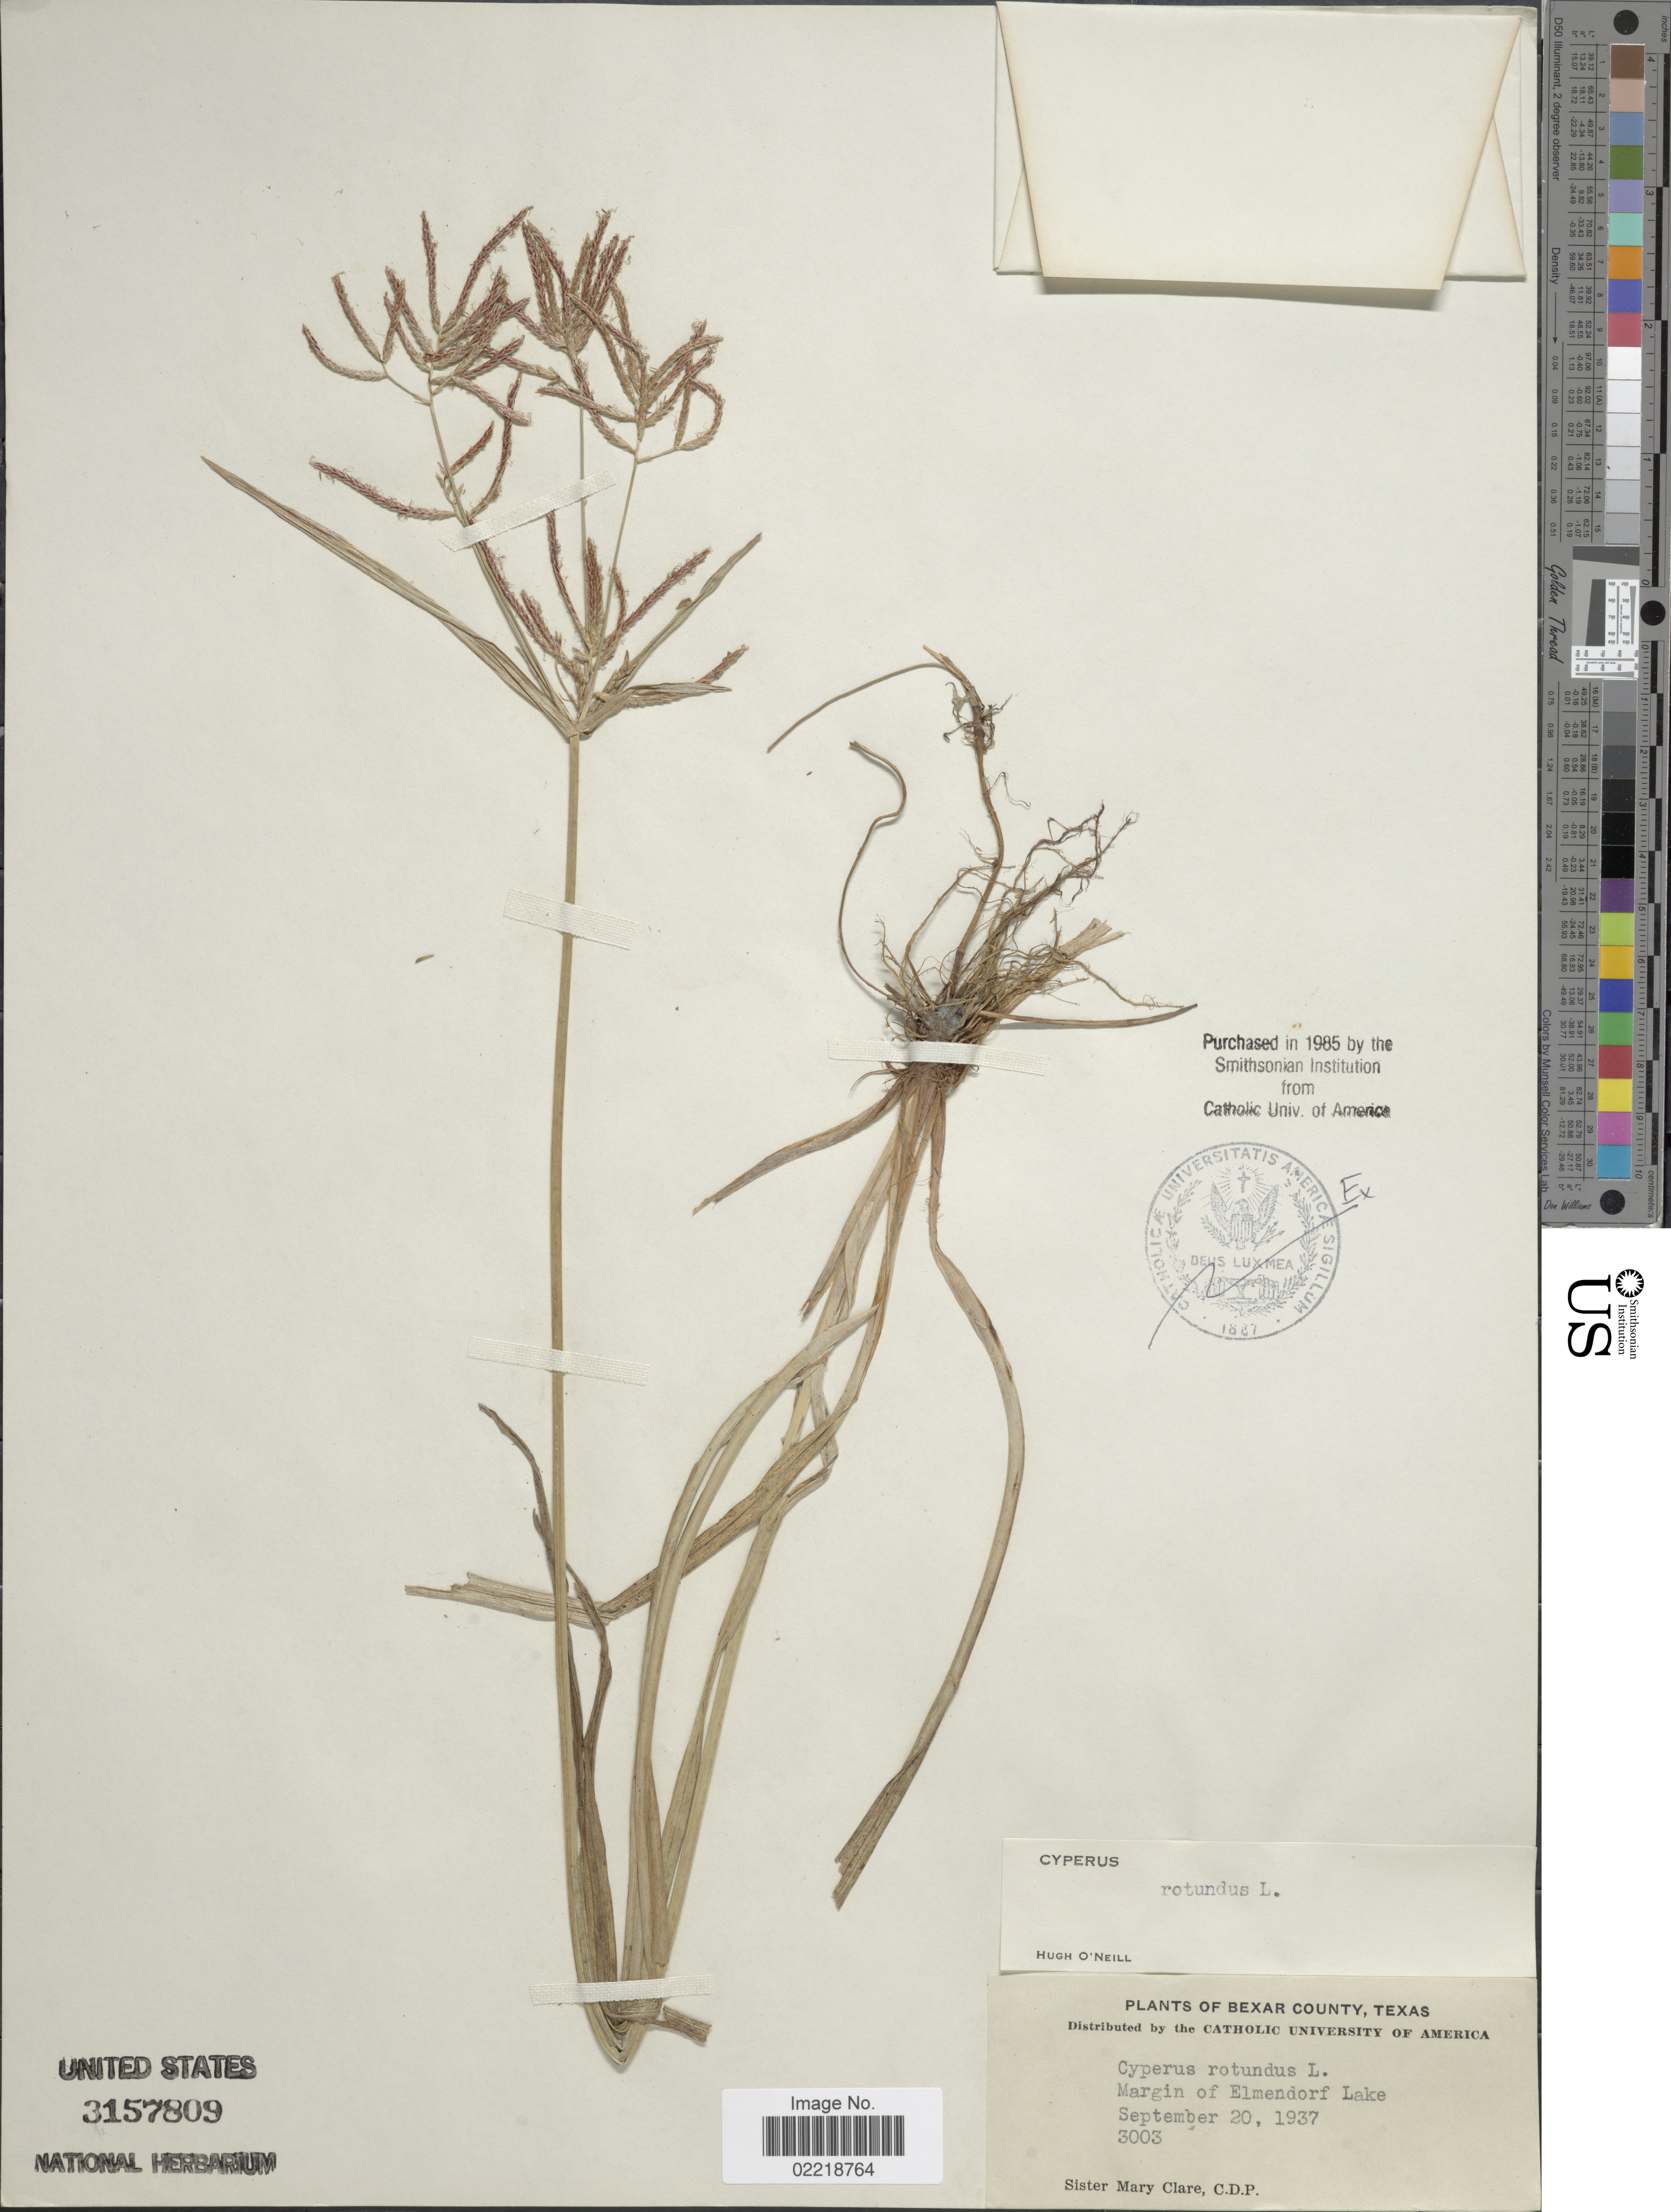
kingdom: Plantae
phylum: Tracheophyta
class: Liliopsida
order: Poales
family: Cyperaceae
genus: Cyperus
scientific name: Cyperus rotundus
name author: L.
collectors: M. Clare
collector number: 3003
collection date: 1937-09-20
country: United States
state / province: Texas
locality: Bexar County. Margin of Elmendorf Lake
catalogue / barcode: US 3157809